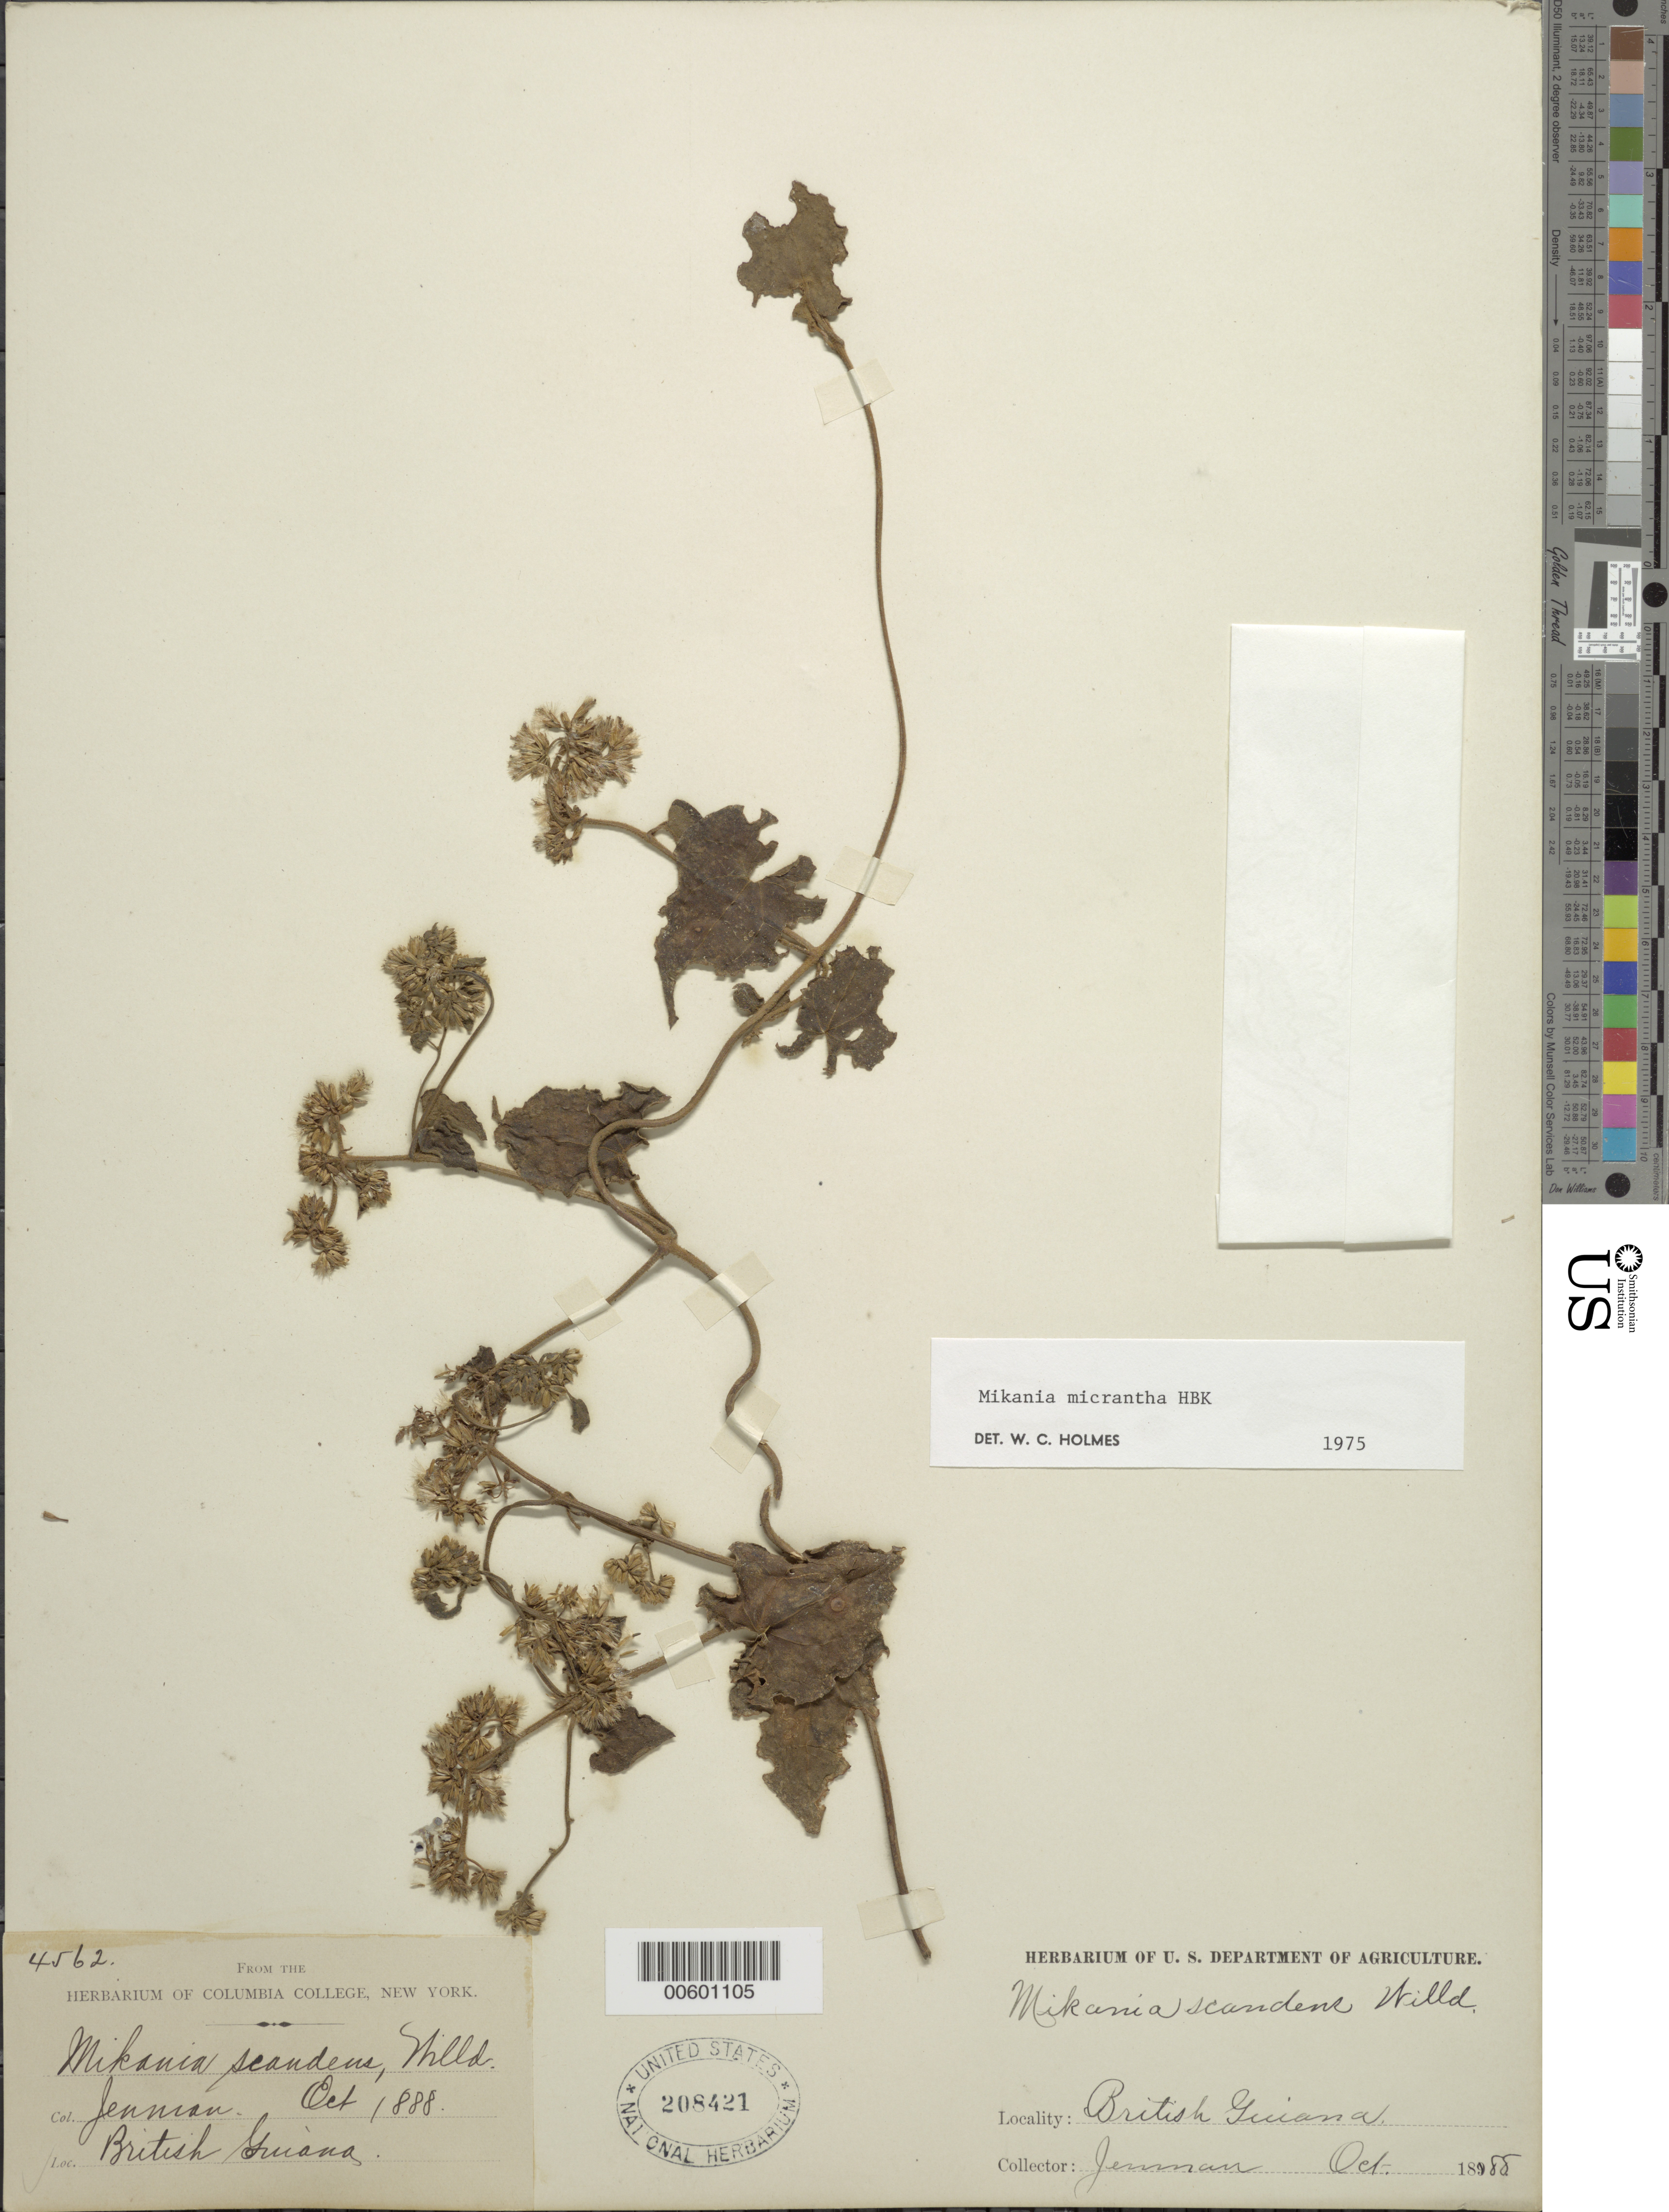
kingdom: Plantae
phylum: Tracheophyta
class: Magnoliopsida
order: Asterales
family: Asteraceae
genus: Mikania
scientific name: Mikania micrantha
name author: Kunth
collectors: G. S. Jenman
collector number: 4562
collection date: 1888-10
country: Guyana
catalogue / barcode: US 208421